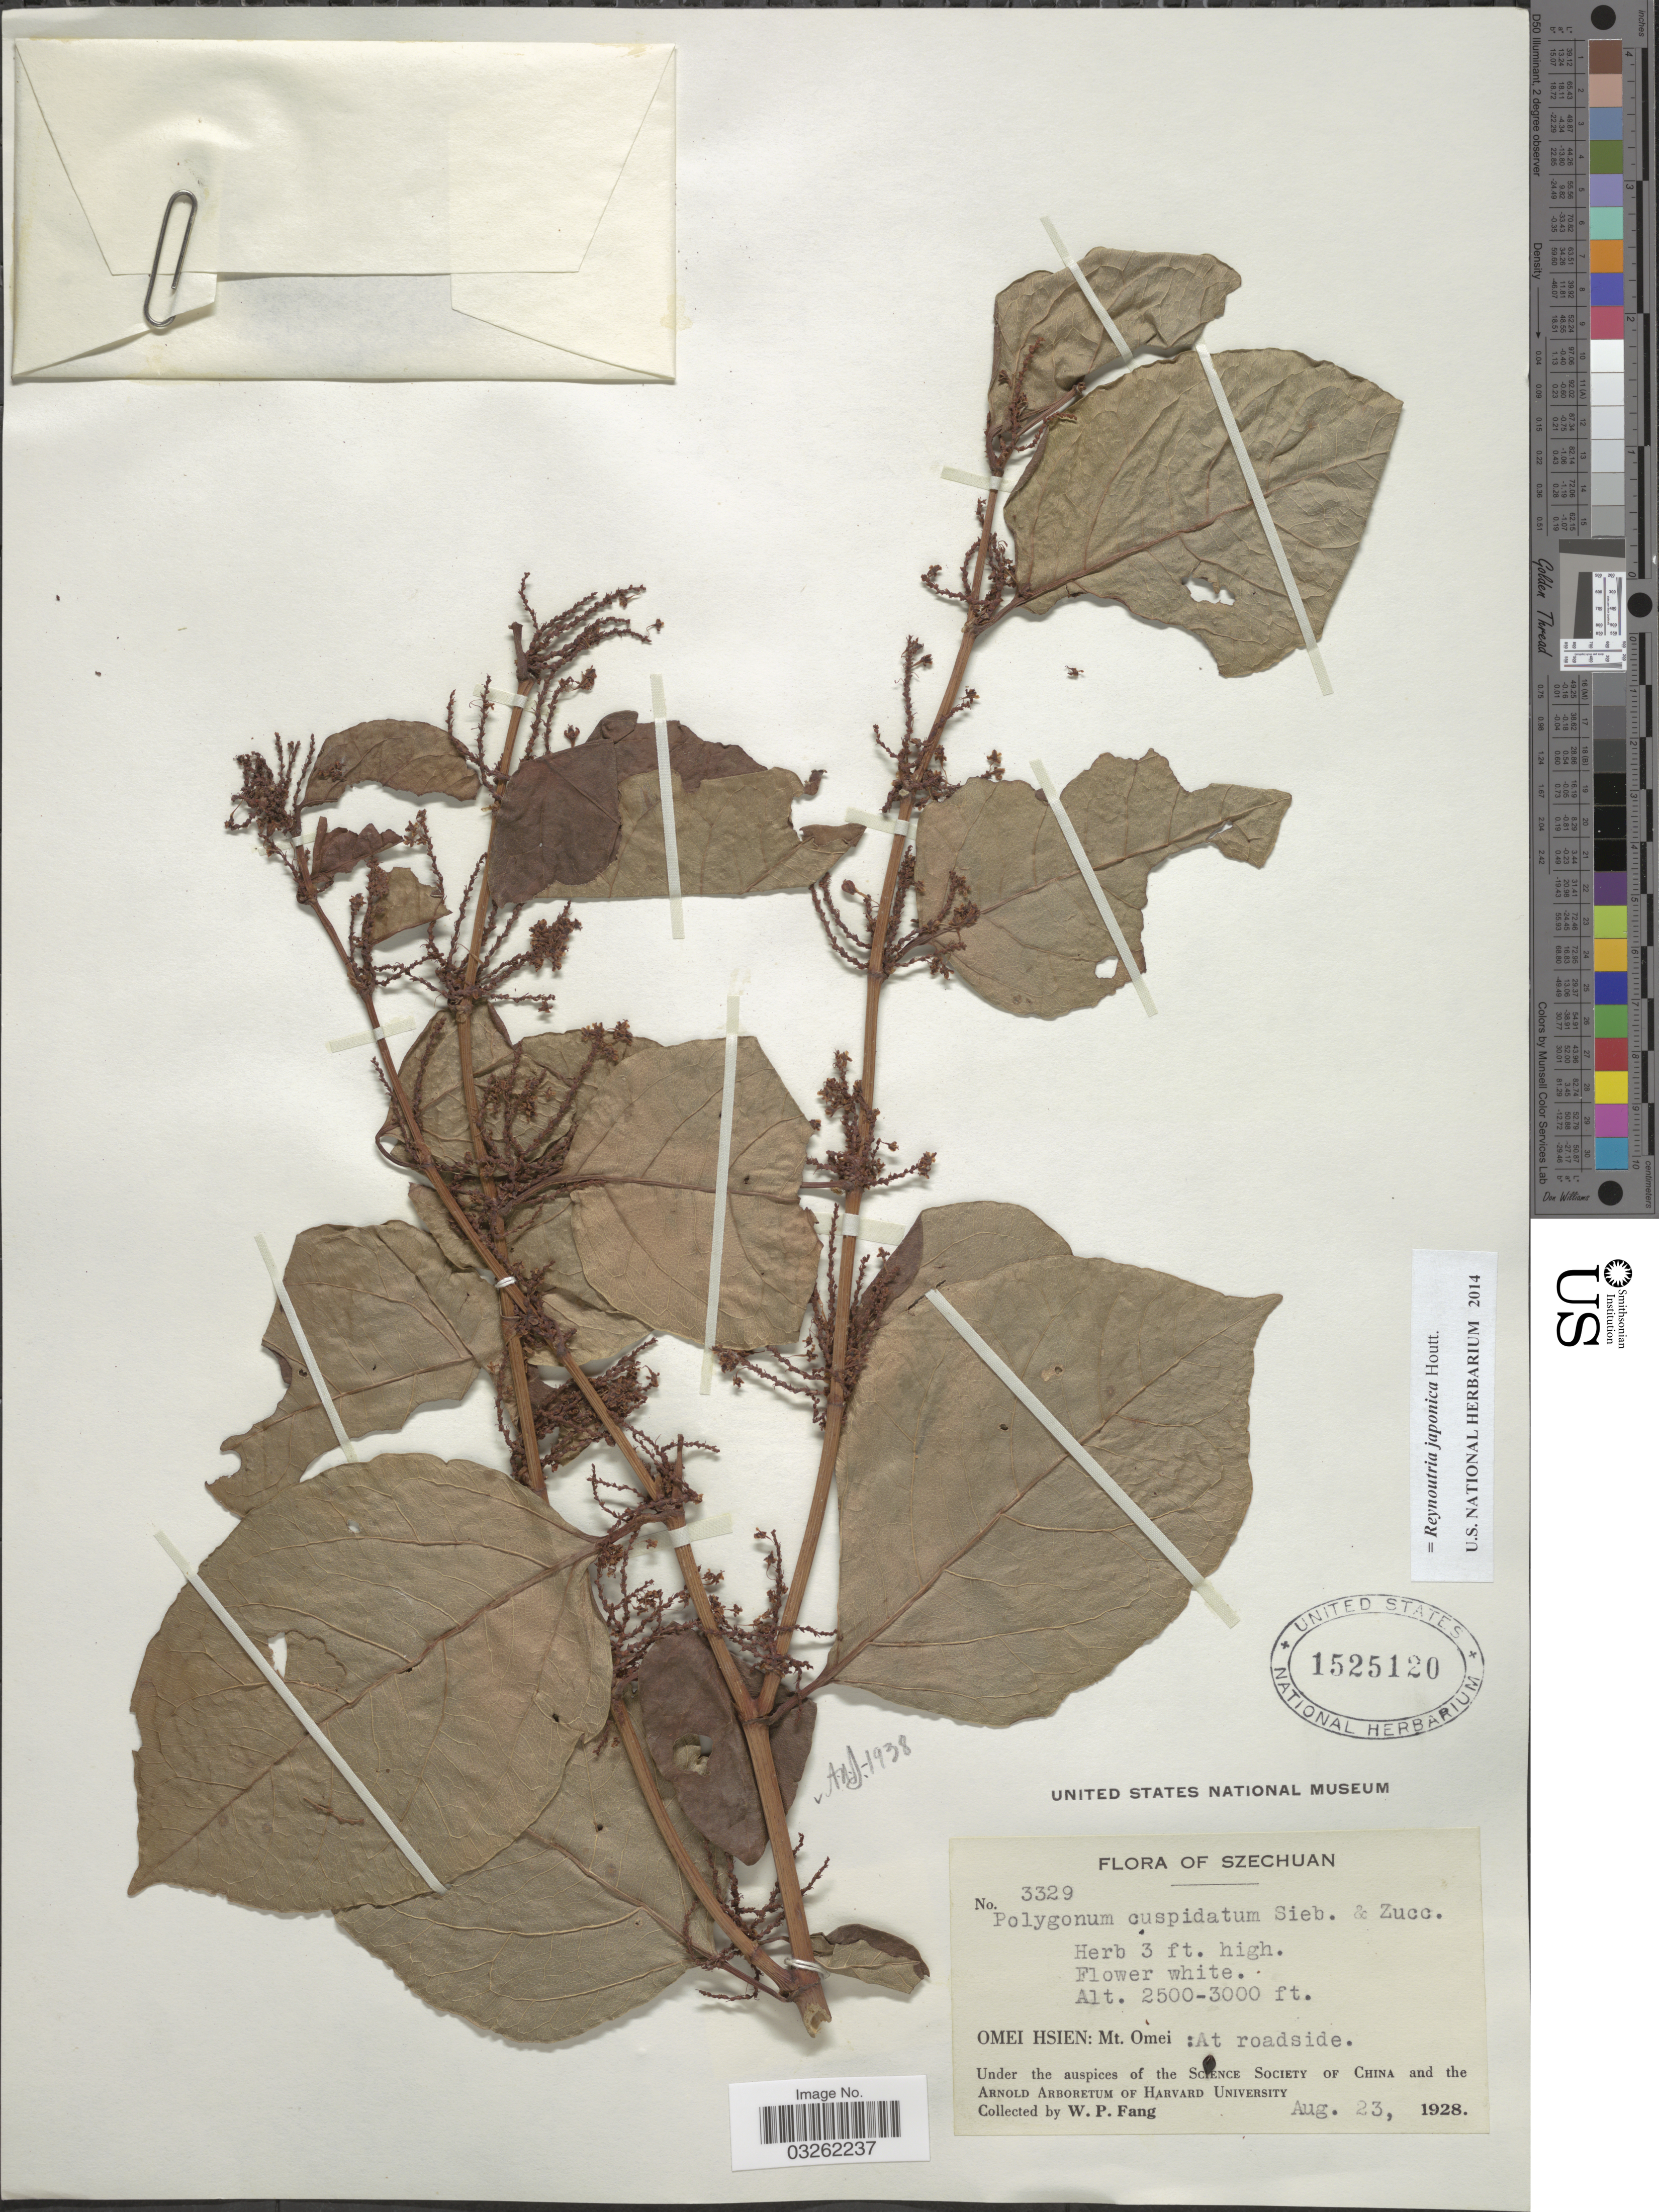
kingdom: Plantae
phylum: Tracheophyta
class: Magnoliopsida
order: Caryophyllales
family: Polygonaceae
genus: Reynoutria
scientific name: Reynoutria japonica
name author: Houtt.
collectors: W. P. Fang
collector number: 3329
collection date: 1928-08-23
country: China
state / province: Sichuan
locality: Omei Hsien: Mt. Omei: At roadside.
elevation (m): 762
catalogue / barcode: US 1525120